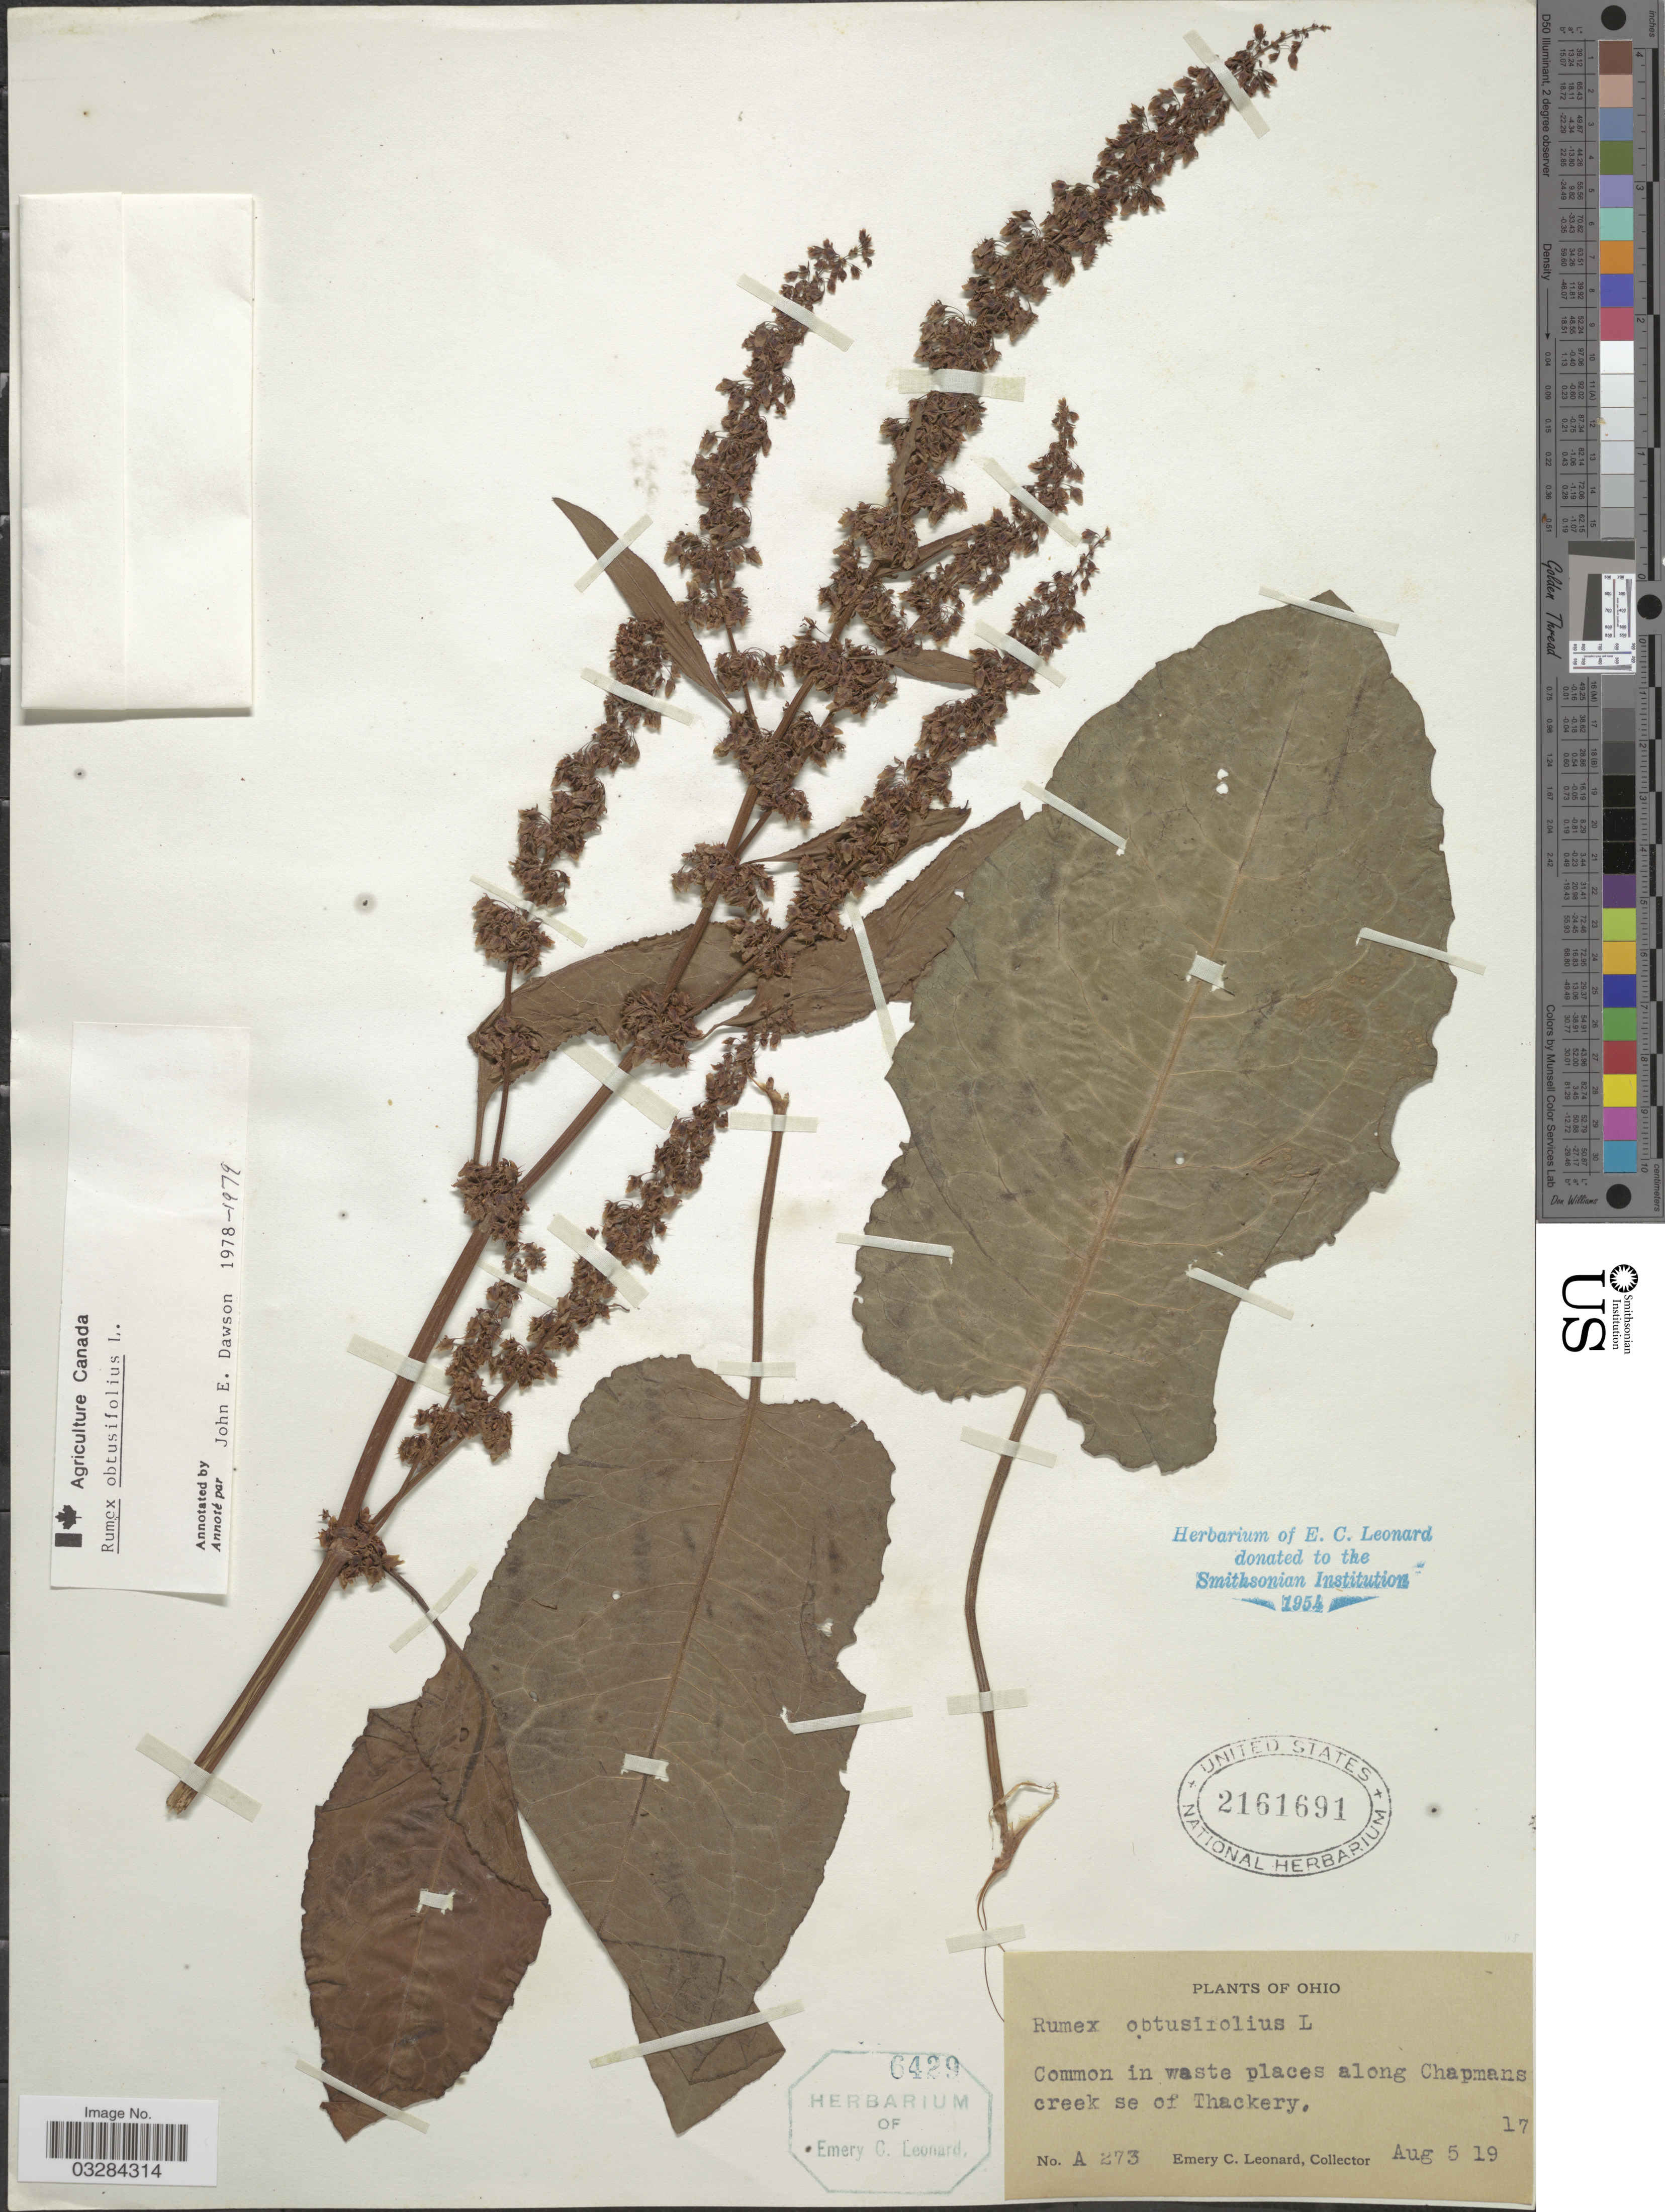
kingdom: Plantae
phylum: Tracheophyta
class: Magnoliopsida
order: Caryophyllales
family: Polygonaceae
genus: Rumex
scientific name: Rumex obtusifolius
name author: L.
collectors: E. C. Leonard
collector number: A273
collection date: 1917-08-05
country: United States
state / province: Ohio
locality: Common in waste places along Chapmans creek se of Thackery.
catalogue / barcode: US 2161691